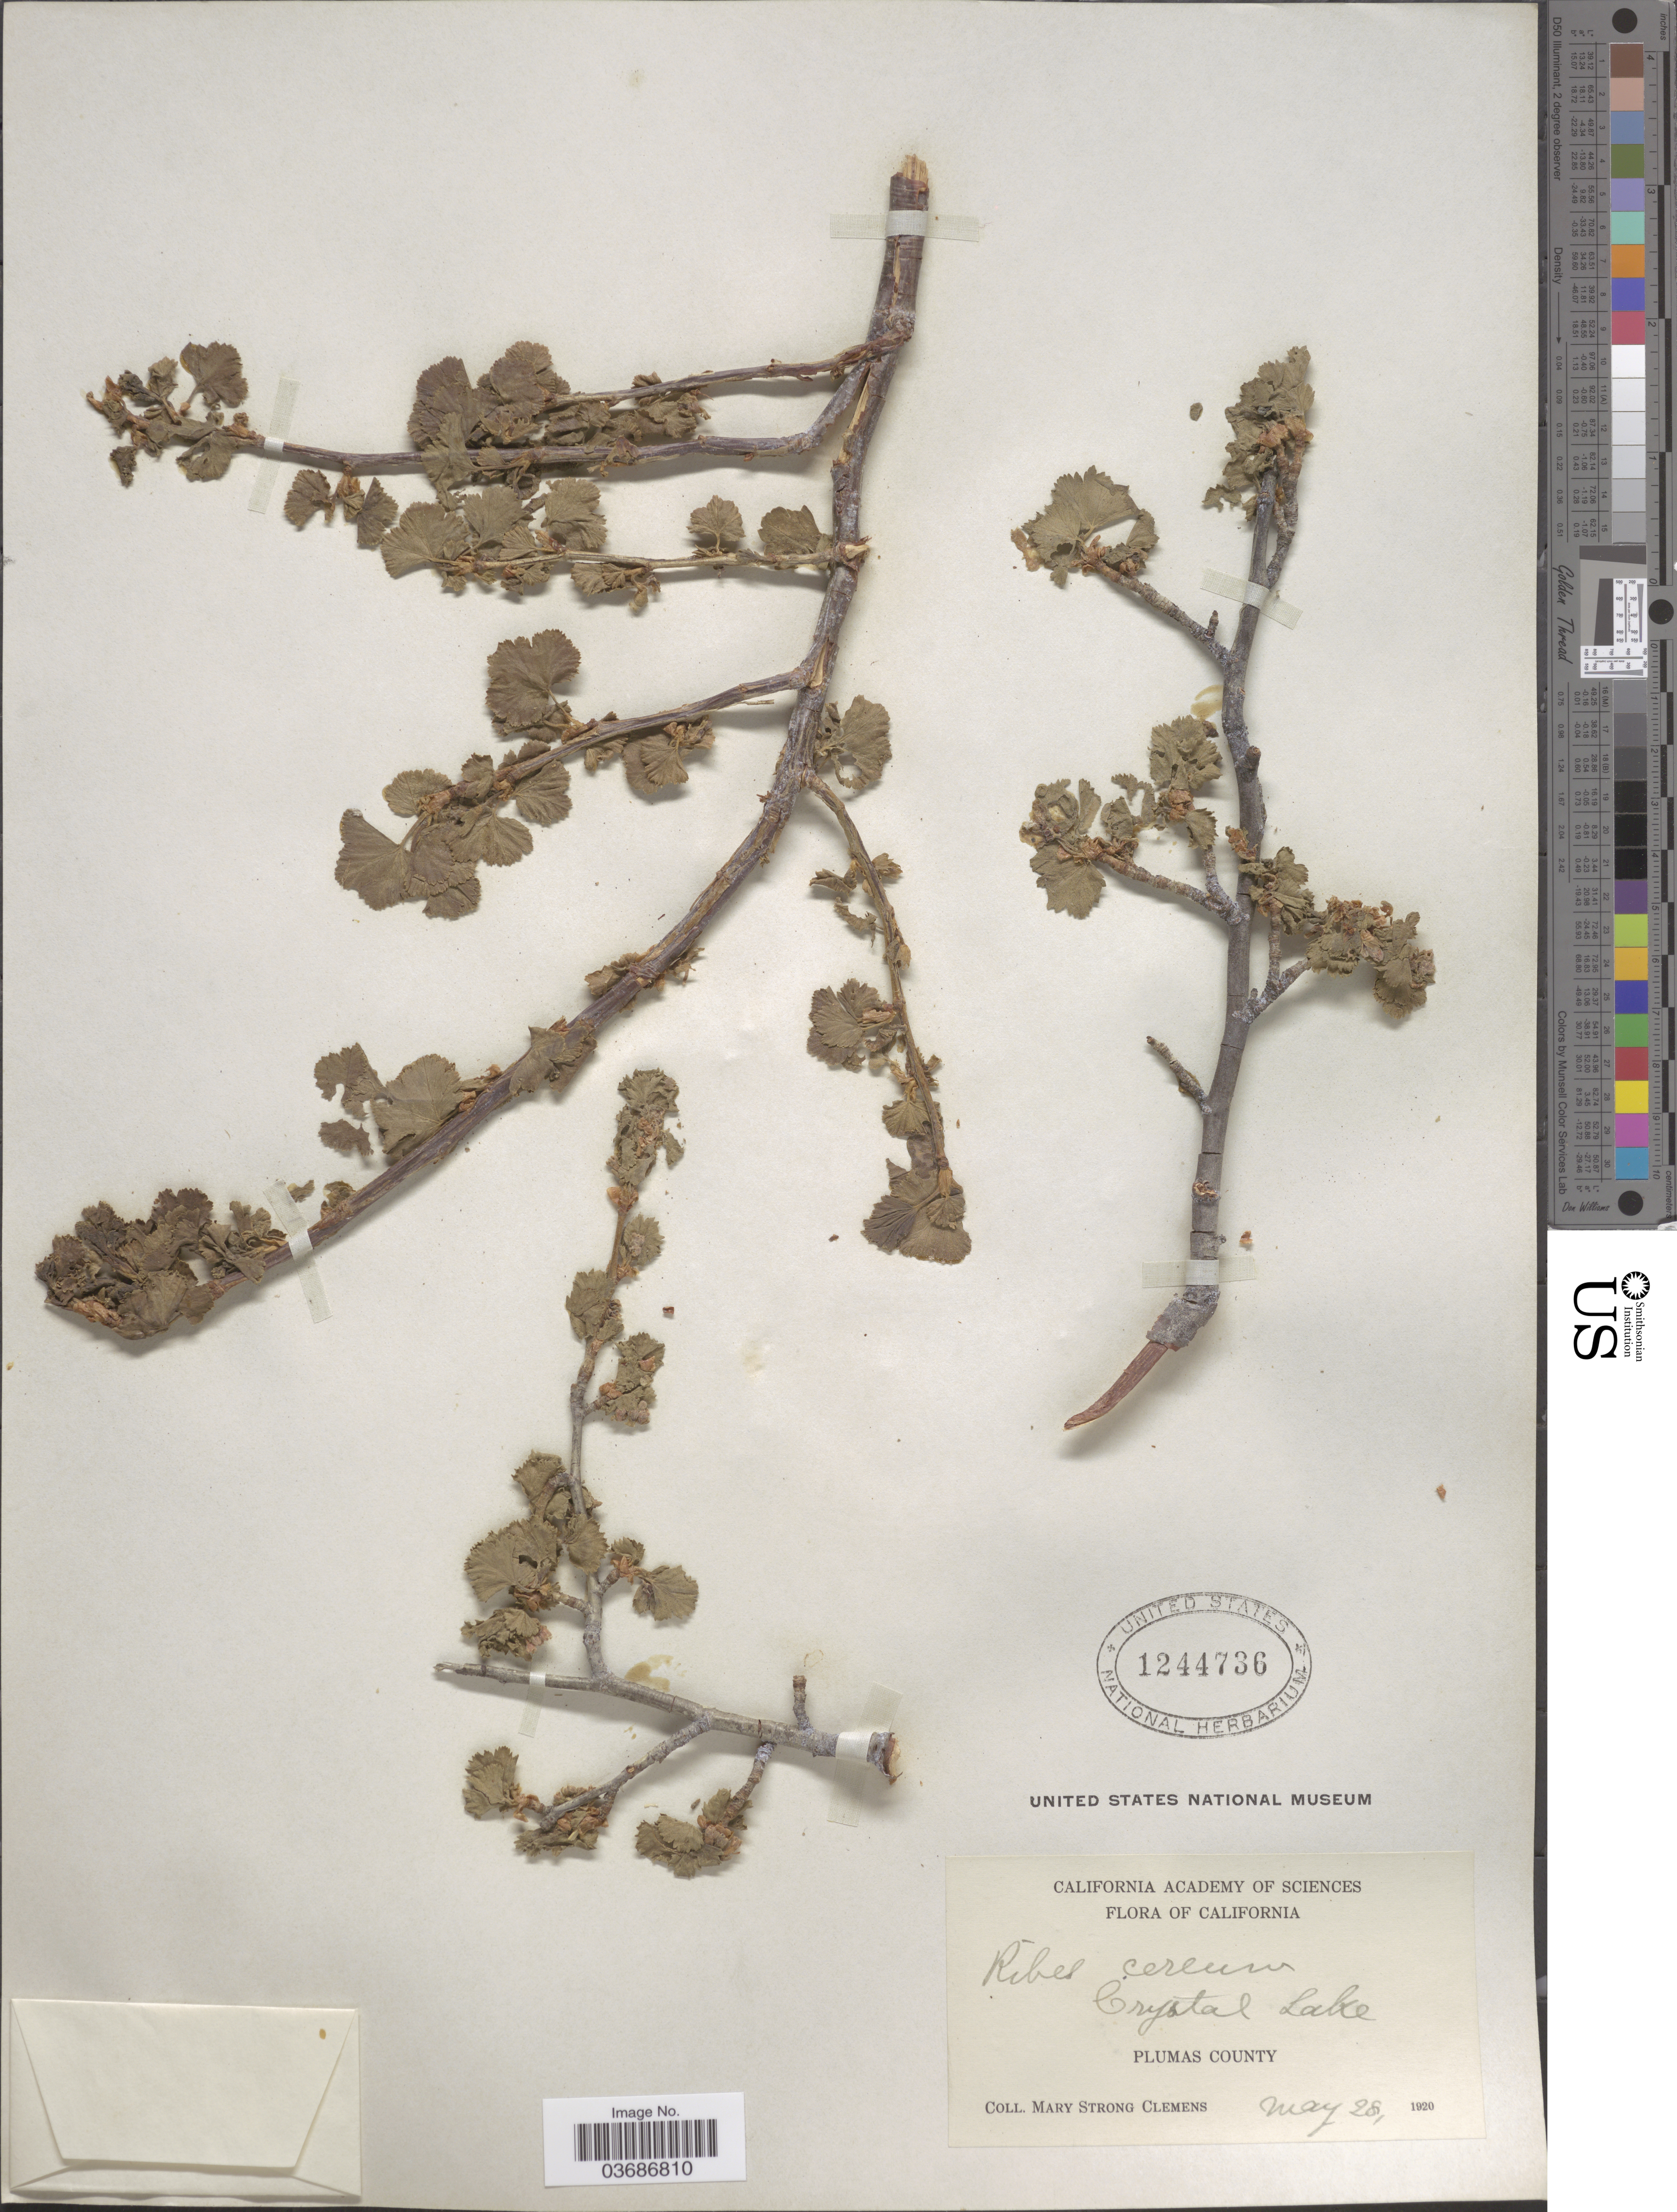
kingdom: Plantae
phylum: Tracheophyta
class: Magnoliopsida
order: Saxifragales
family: Grossulariaceae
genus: Ribes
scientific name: Ribes cereum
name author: Douglas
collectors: M. S. Clemens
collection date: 1920-05-28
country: United States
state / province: California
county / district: Plumas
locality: Crystal Lake. Plumas County.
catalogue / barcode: US 1244736